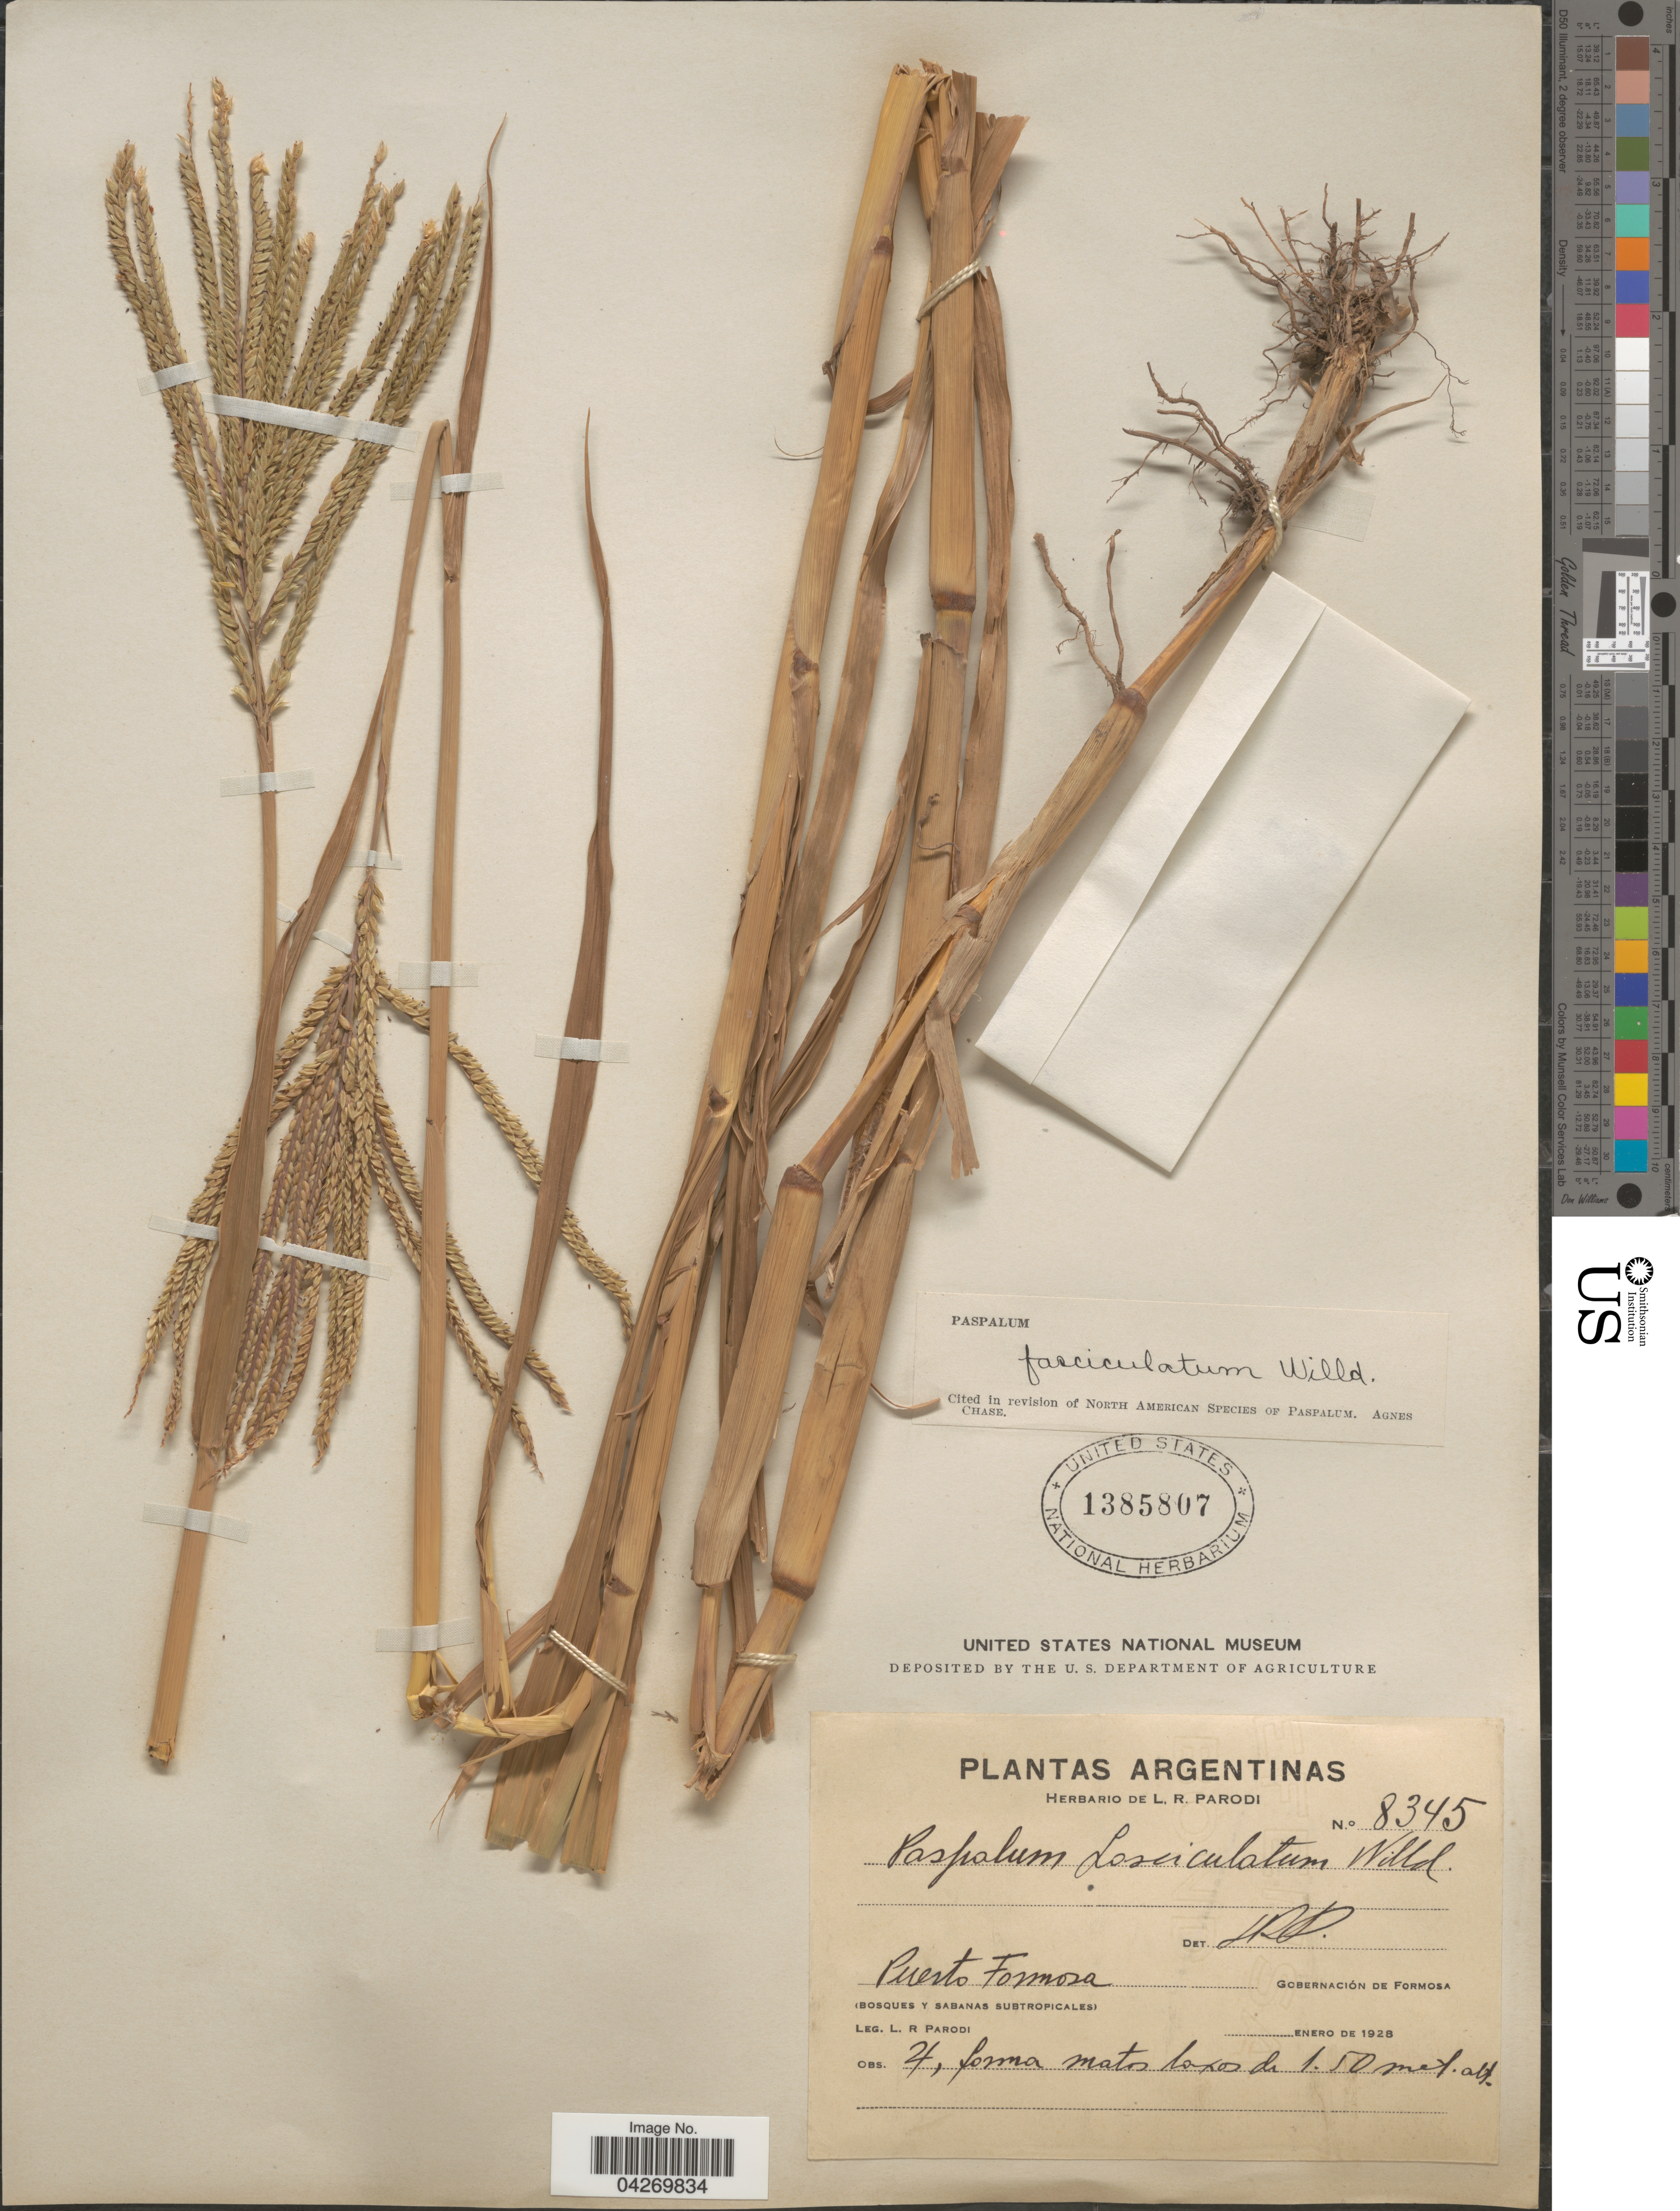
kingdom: Plantae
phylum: Tracheophyta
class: Liliopsida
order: Poales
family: Poaceae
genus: Paspalum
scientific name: Paspalum falcatum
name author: Nees ex Steud.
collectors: L. R. Parodi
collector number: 8345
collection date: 1928-01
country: Argentina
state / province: Formosa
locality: Puerto Formosa. Gobernación de Formosa (Bosques y sabana subtropical).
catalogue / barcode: US 1385807